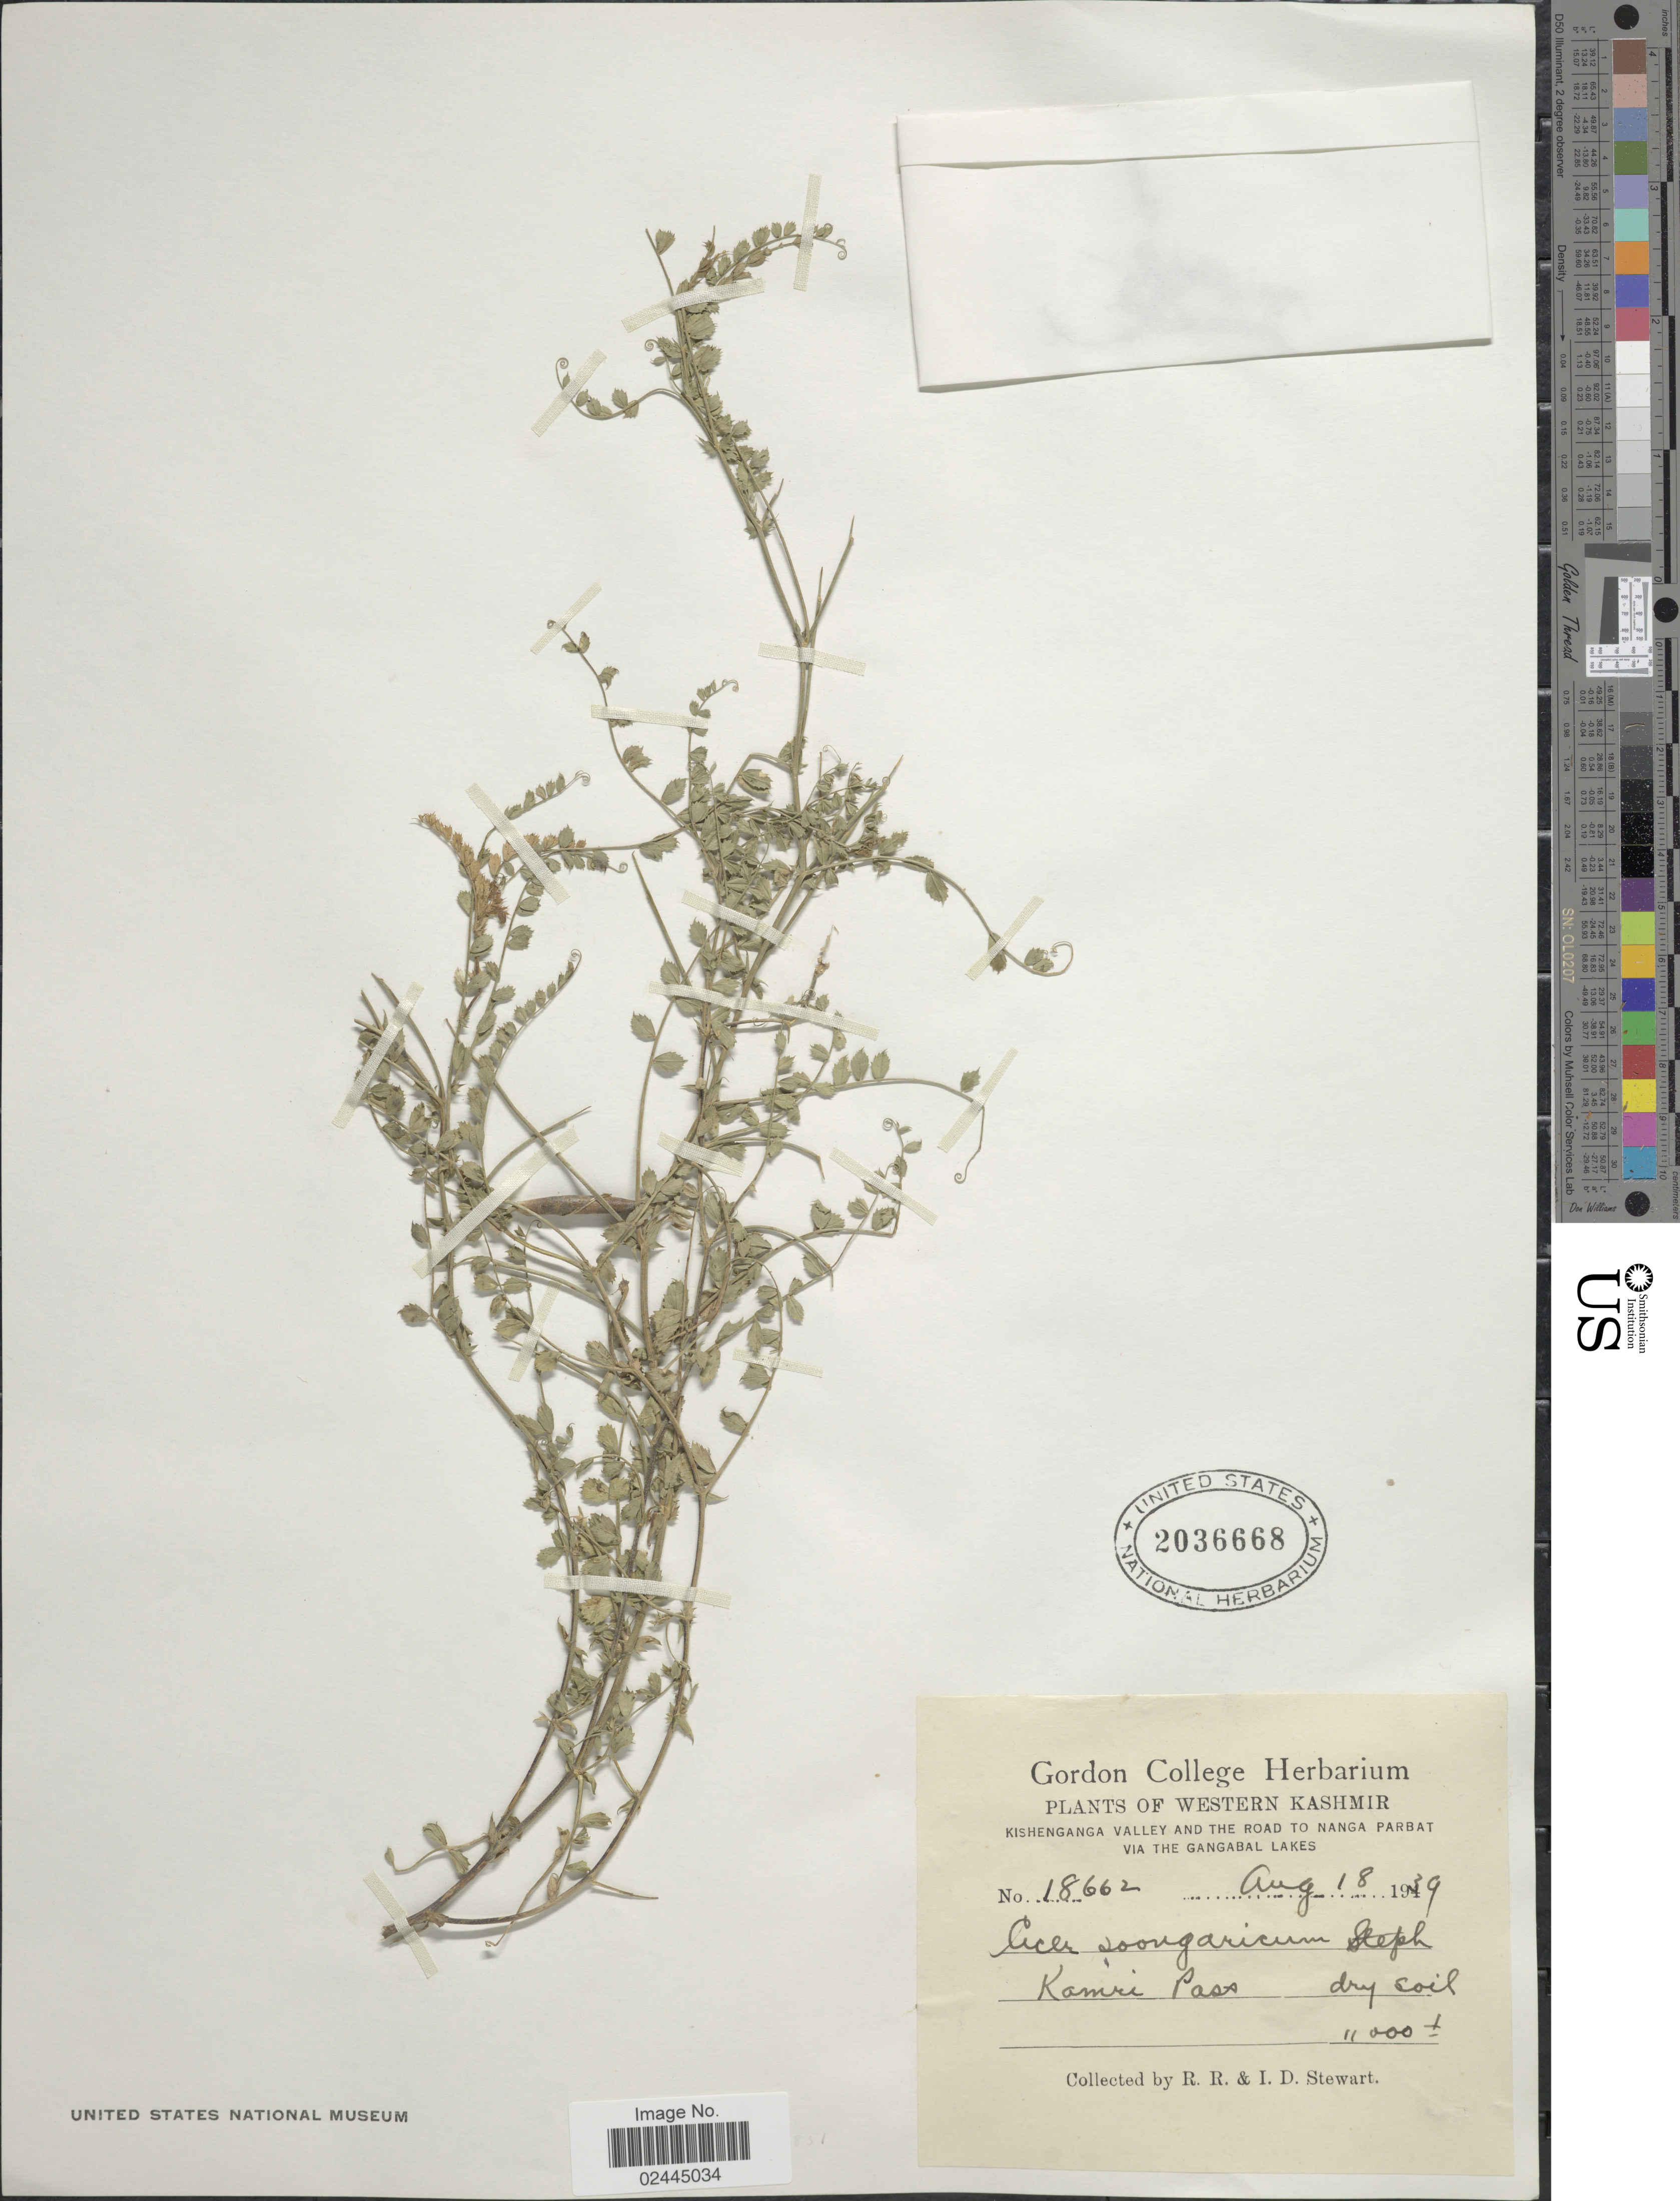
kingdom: Plantae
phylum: Tracheophyta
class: Magnoliopsida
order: Fabales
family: Fabaceae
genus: Cicer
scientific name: Cicer songaricum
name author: DC.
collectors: R. R. Stewart & I. Stewart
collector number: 18662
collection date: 1939-08-18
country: India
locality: Western Kashmir. Kishenganga Valley and the Road to Nanga Parbat via the Gangabal Lakes. Kamiri Pass.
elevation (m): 3353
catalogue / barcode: US 2036668